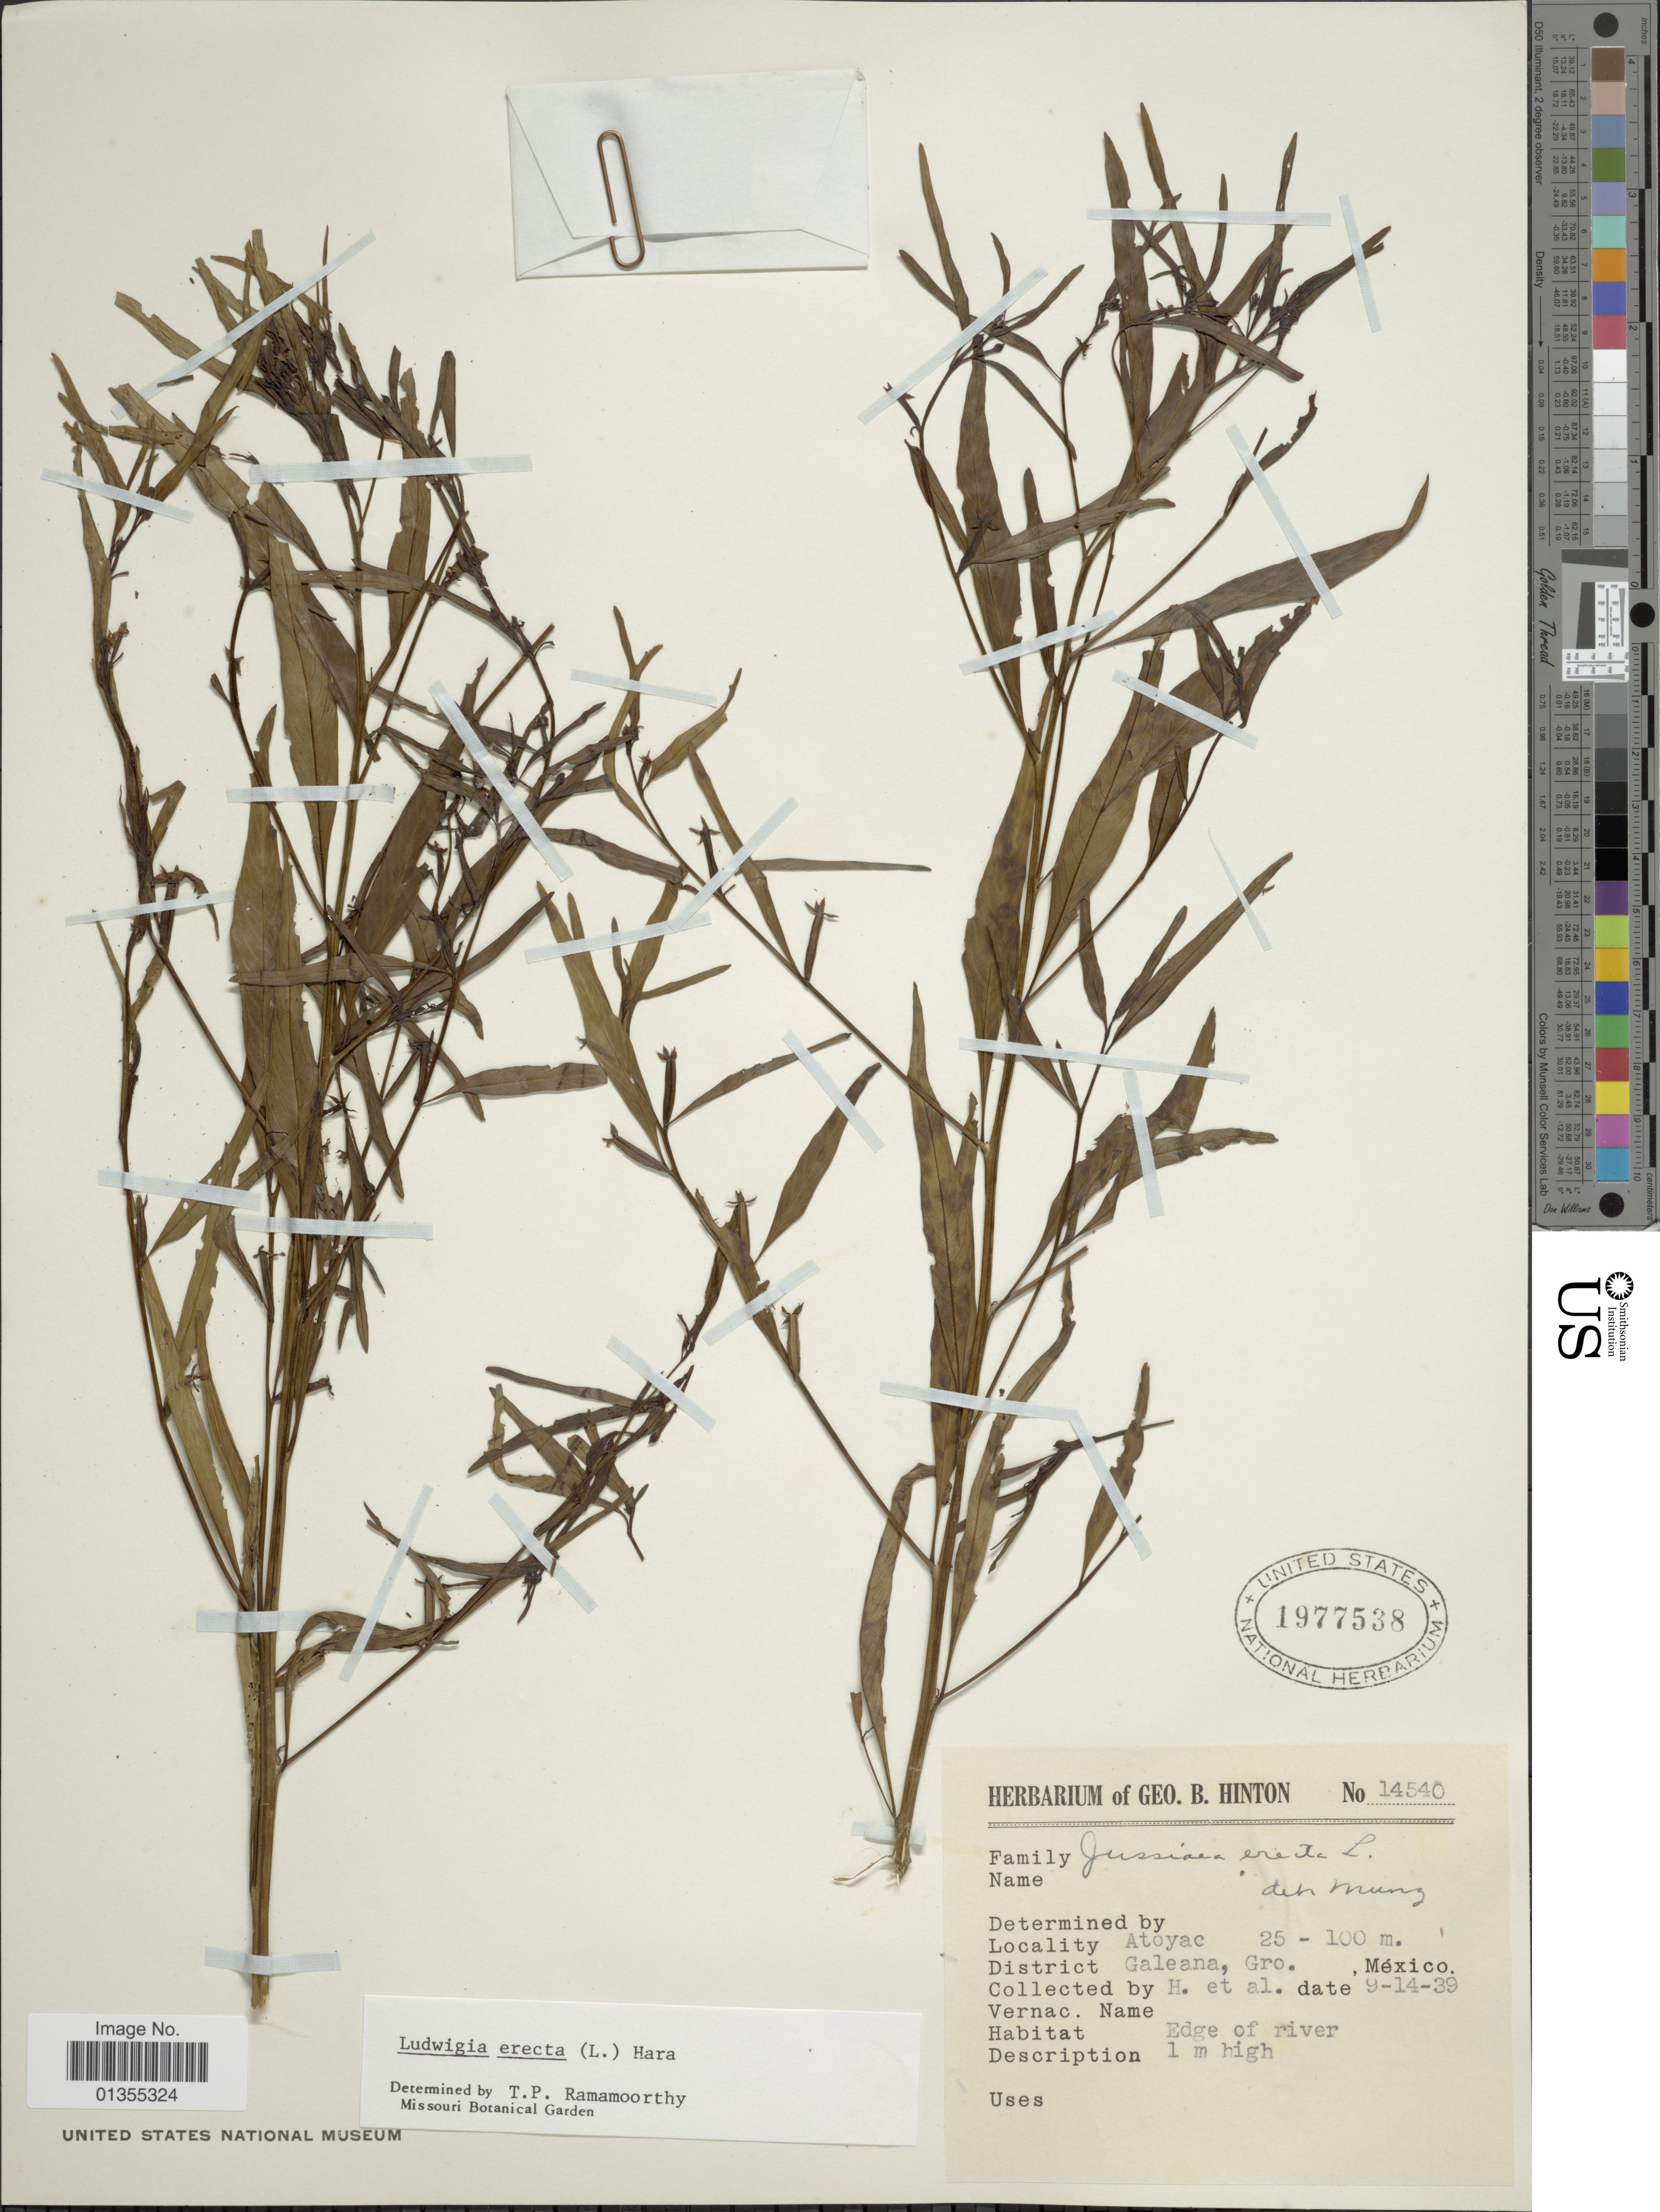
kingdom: Plantae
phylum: Tracheophyta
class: Magnoliopsida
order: Myrtales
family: Onagraceae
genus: Ludwigia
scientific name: Ludwigia erecta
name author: (L.) H. Hara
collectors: G. B. Hinton & et al.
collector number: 14540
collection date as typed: Transcribed d/m/y: 14/9/39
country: Mexico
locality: Atoyac. District Galeana, Gro.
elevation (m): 25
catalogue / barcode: US 1977538